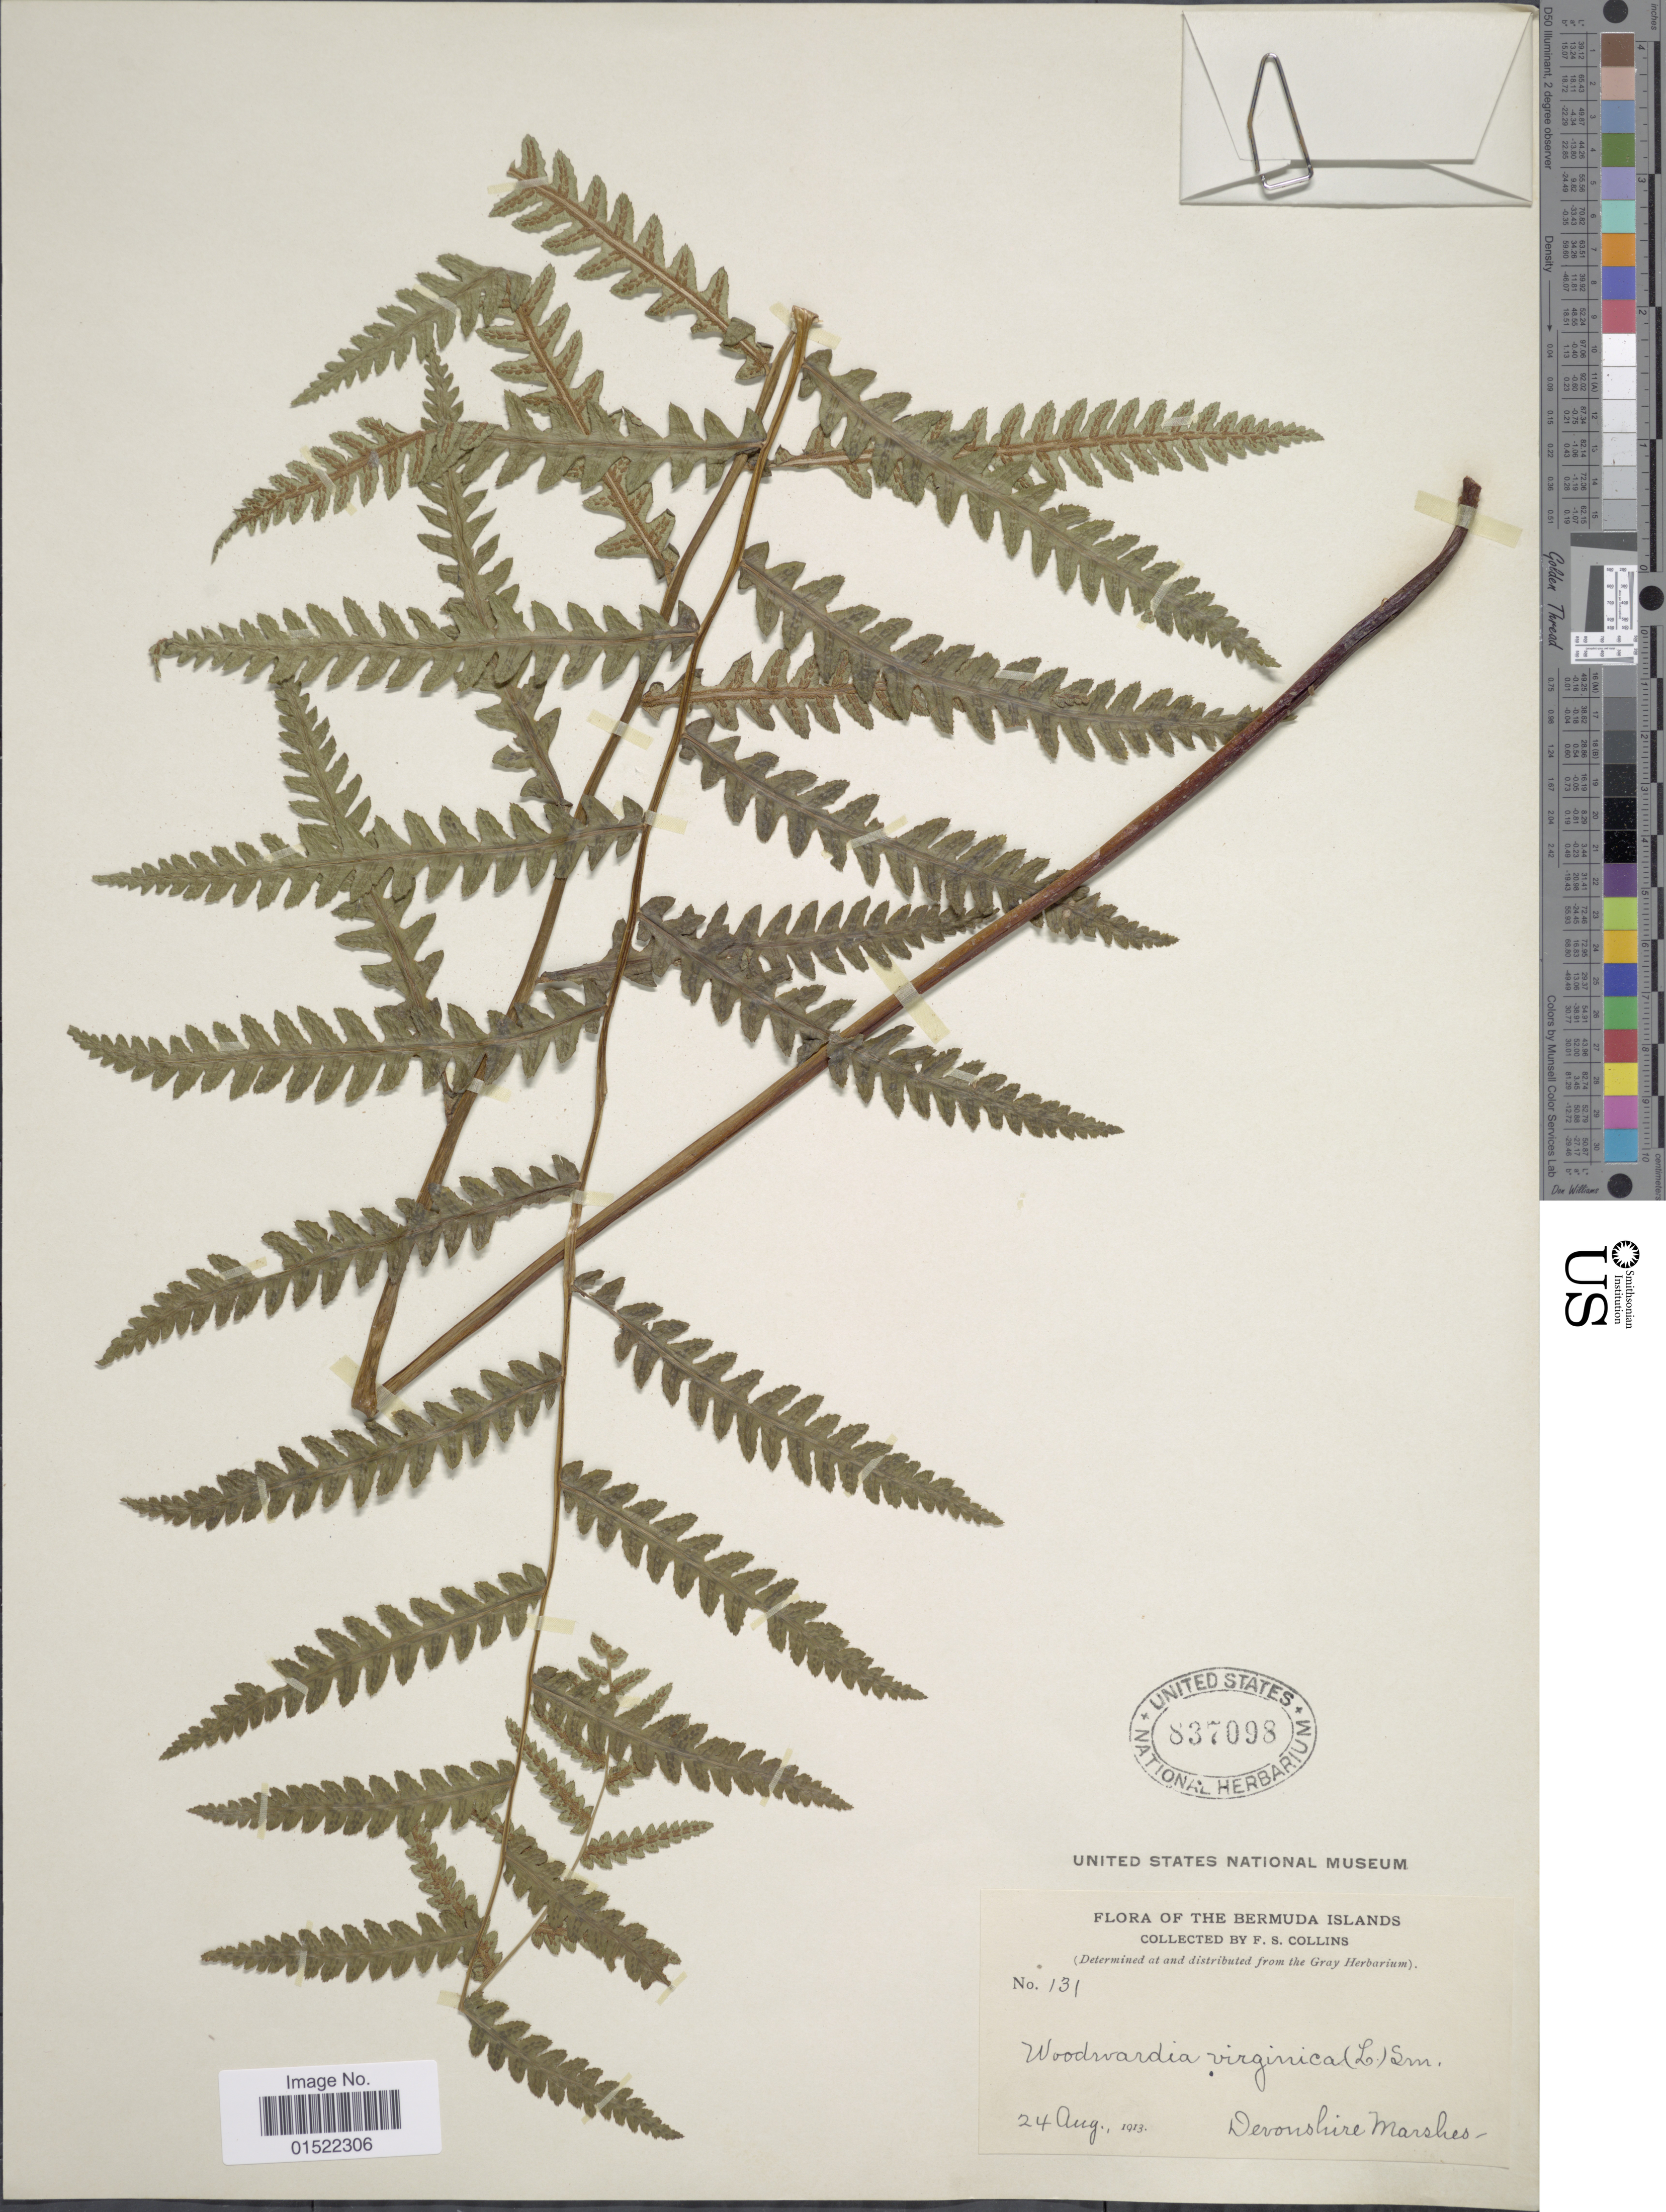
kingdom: Plantae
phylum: Tracheophyta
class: Polypodiopsida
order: Polypodiales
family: Blechnaceae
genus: Woodwardia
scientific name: Woodwardia virginica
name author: (L.) R.M. Sm.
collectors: F. Collins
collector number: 131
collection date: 1913-08-24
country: Bermuda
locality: Bermuda Islands, Devonshire Marshes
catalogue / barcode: US 837098